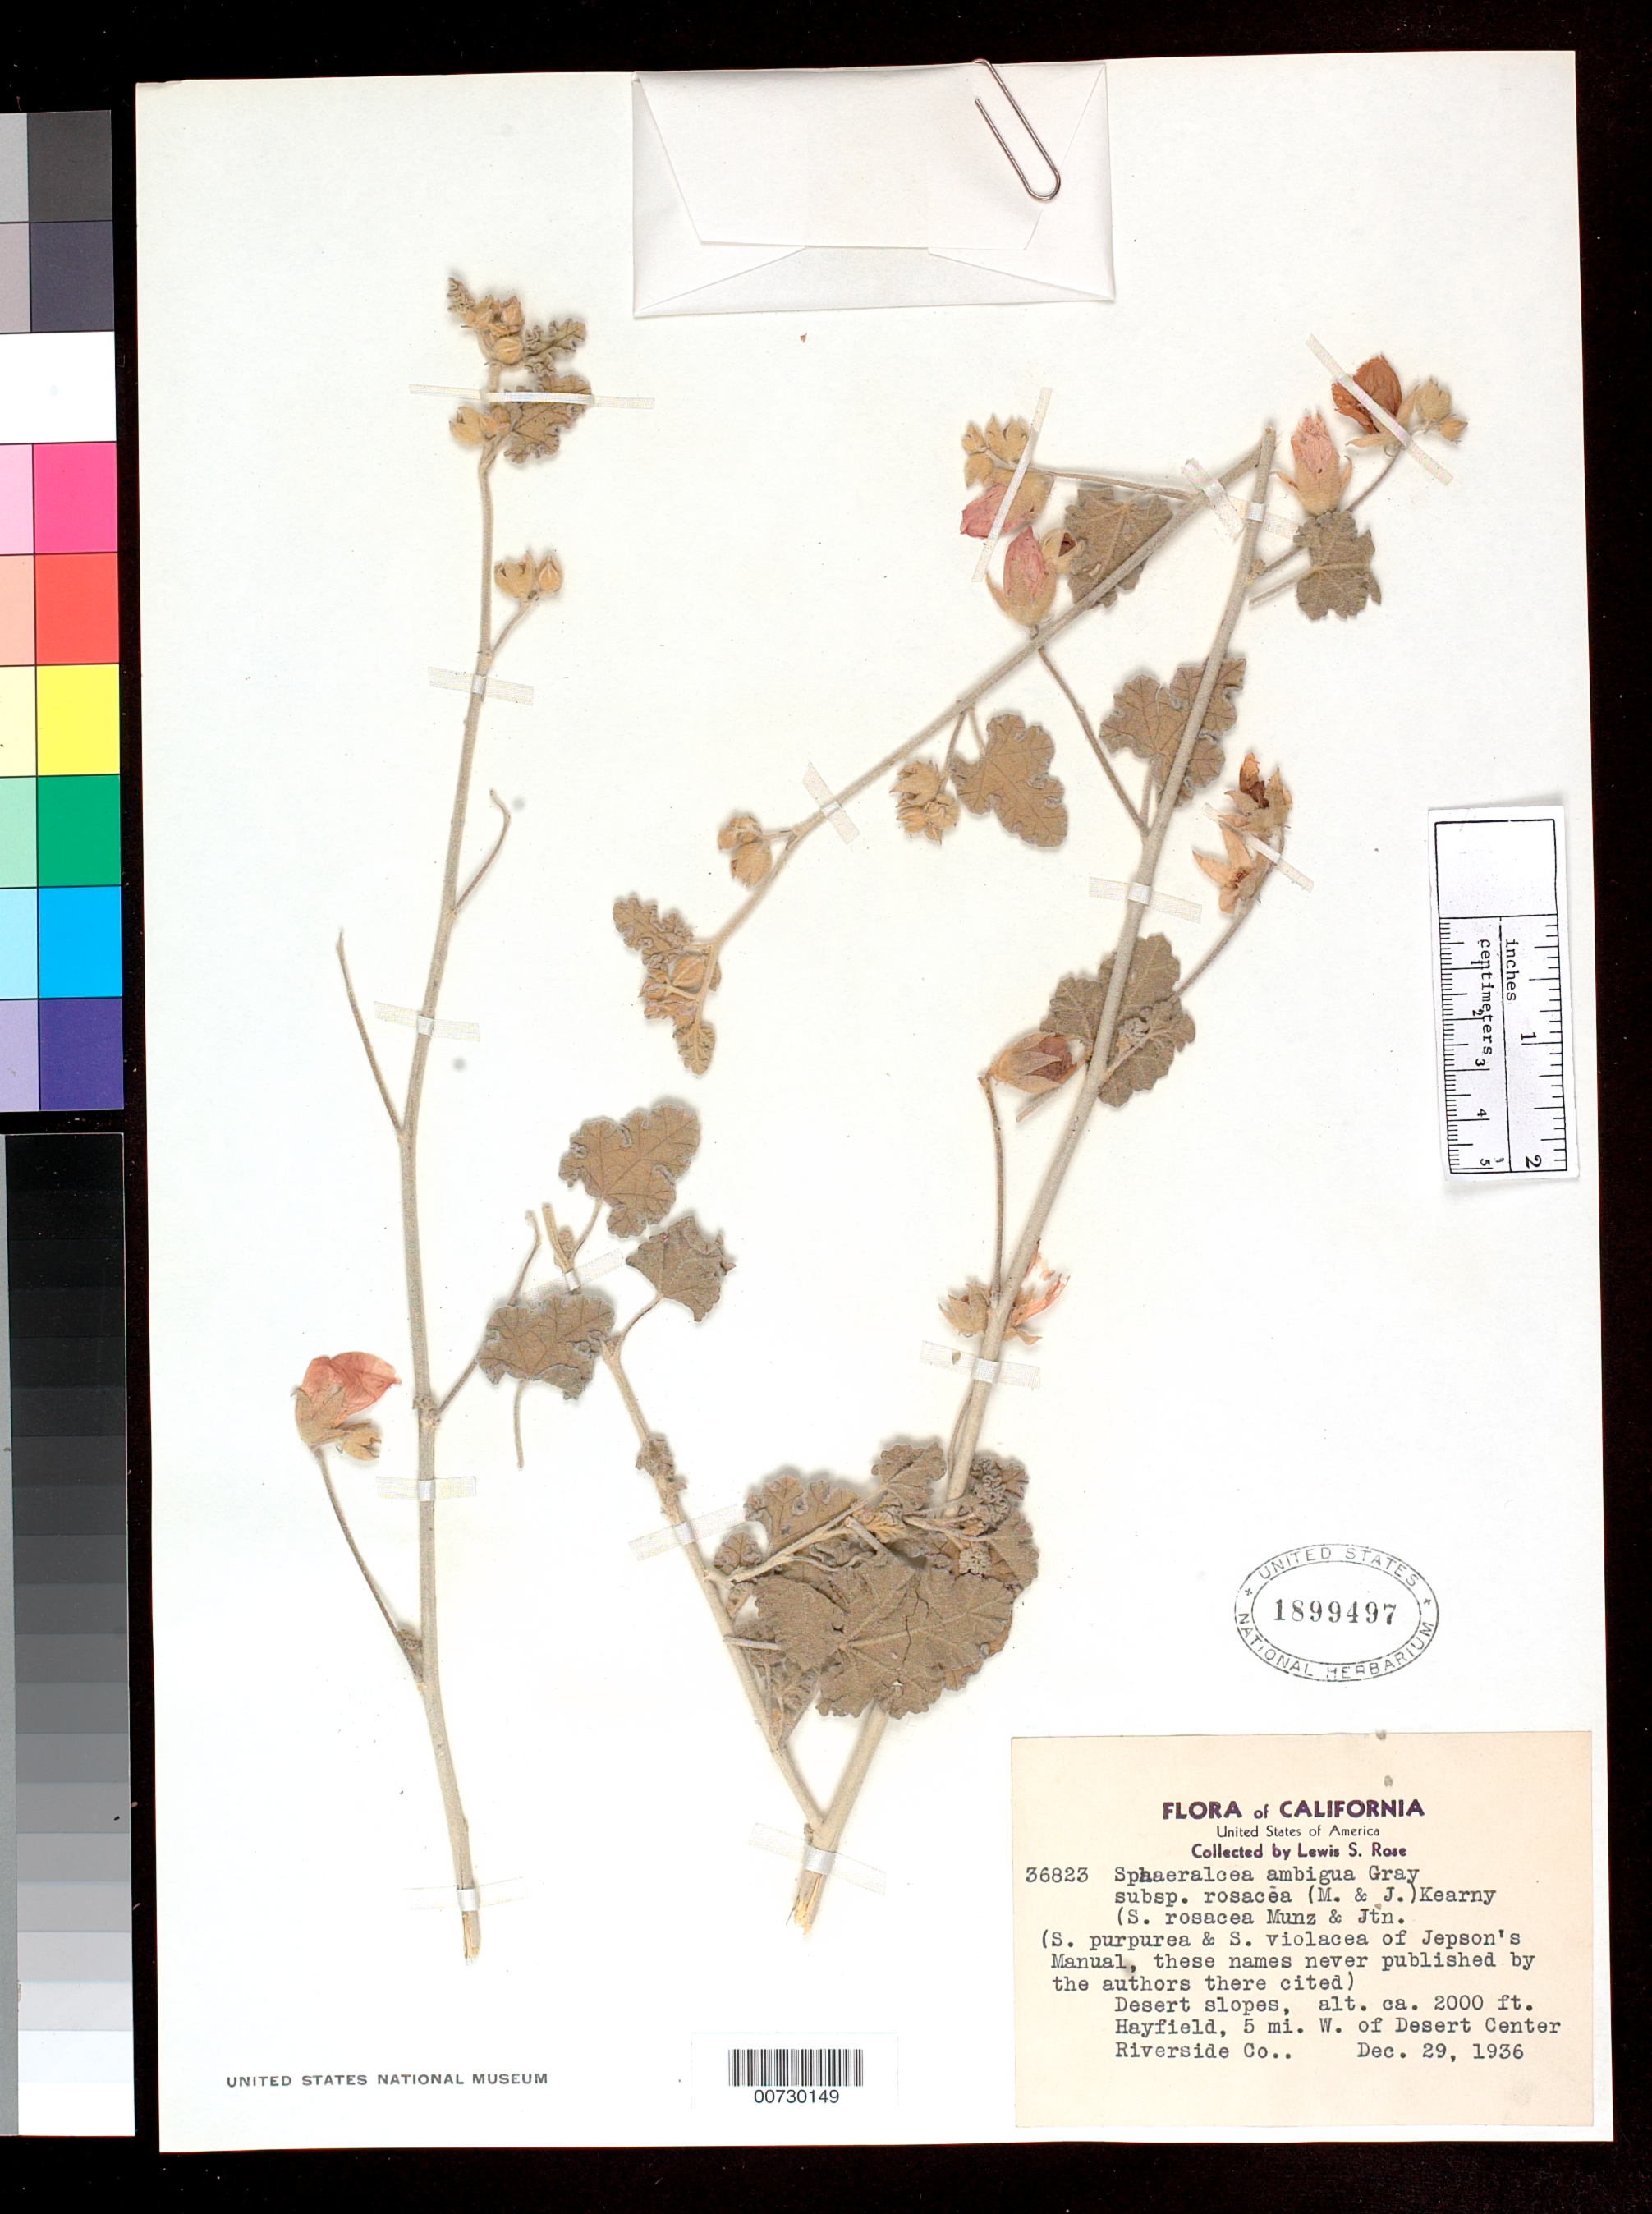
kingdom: Plantae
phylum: Tracheophyta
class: Magnoliopsida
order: Malvales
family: Malvaceae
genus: Sphaeralcea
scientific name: Sphaeralcea ambigua subsp. rosacea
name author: (Munz & I.M. Johnst.) Kearney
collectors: L. S. Rose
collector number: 36823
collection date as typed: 29 Dec 1936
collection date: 1936-12-29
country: United States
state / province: California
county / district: Riverside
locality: Desert slopes. Hayfield 5 mi. W. of Desert Center.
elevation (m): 610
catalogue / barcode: US 1899497